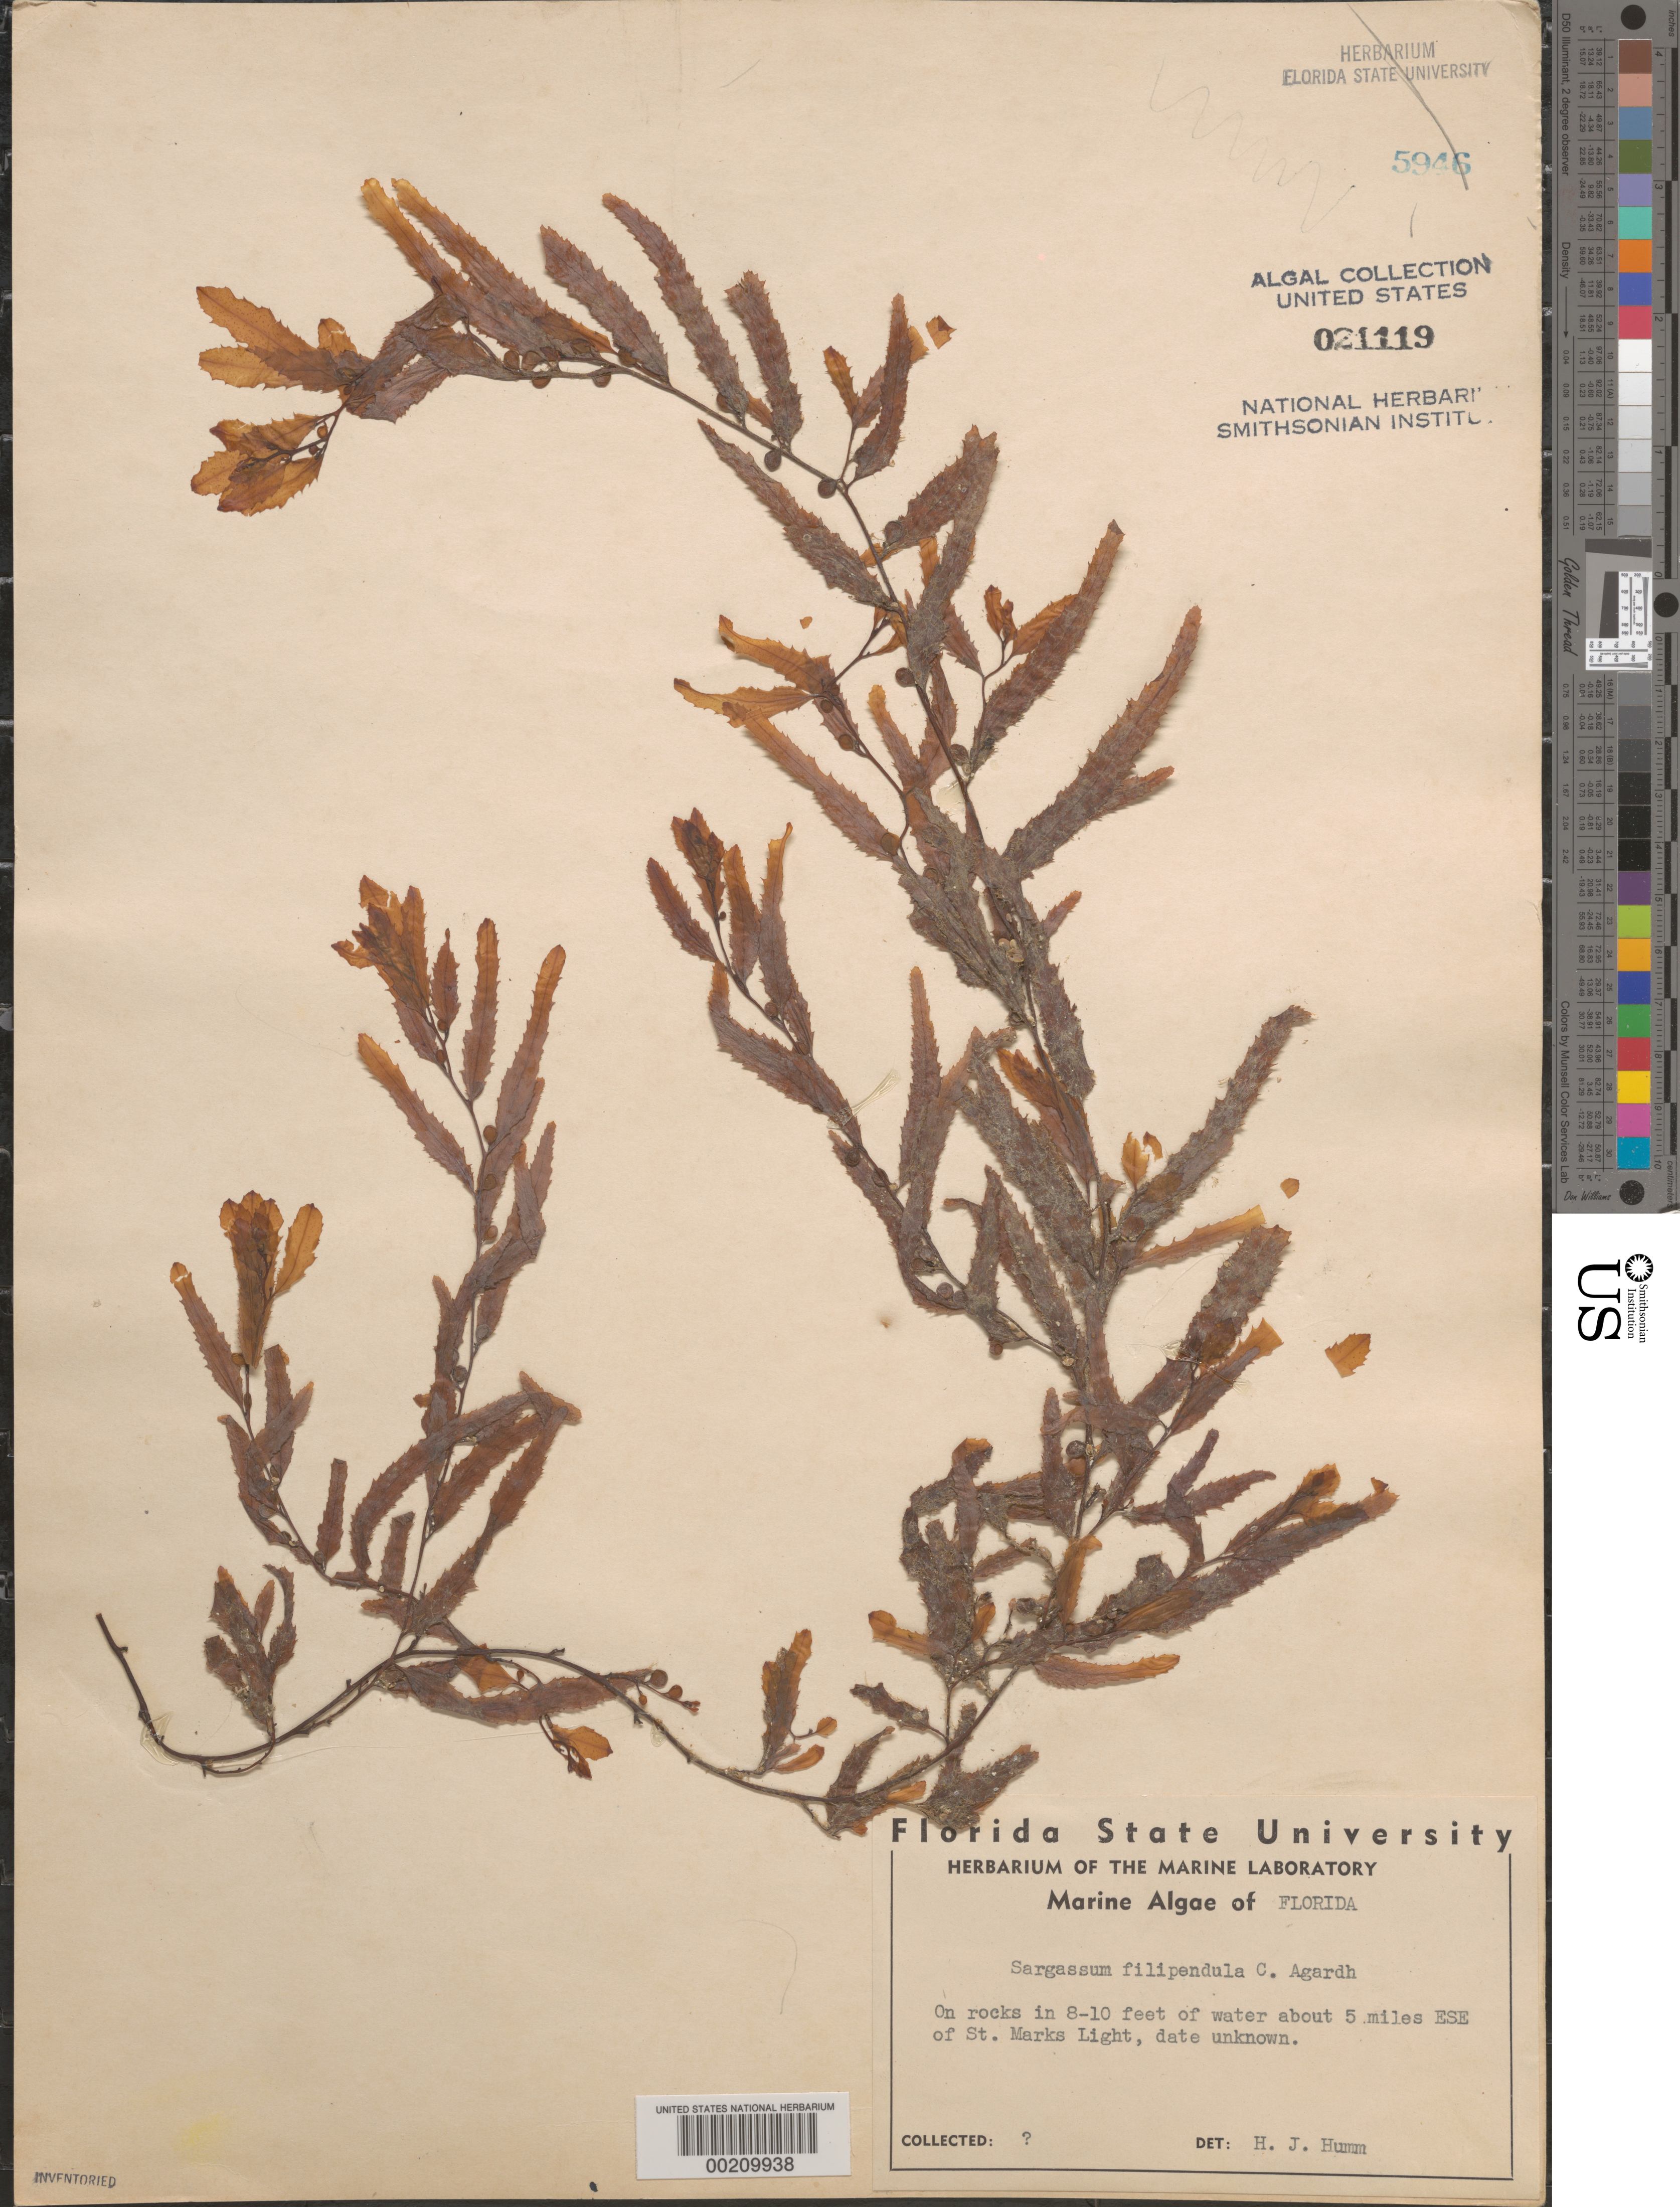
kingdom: Chromista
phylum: Ochrophyta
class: Phaeophyceae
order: Fucales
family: Sargassaceae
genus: Sargassum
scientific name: Sargassum filipendula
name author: C. Agardh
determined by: Humm, Harold J.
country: United States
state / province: Florida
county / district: Wakulla County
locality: Ca. 5 miles east southeast of St. Marks Light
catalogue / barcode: US 21119